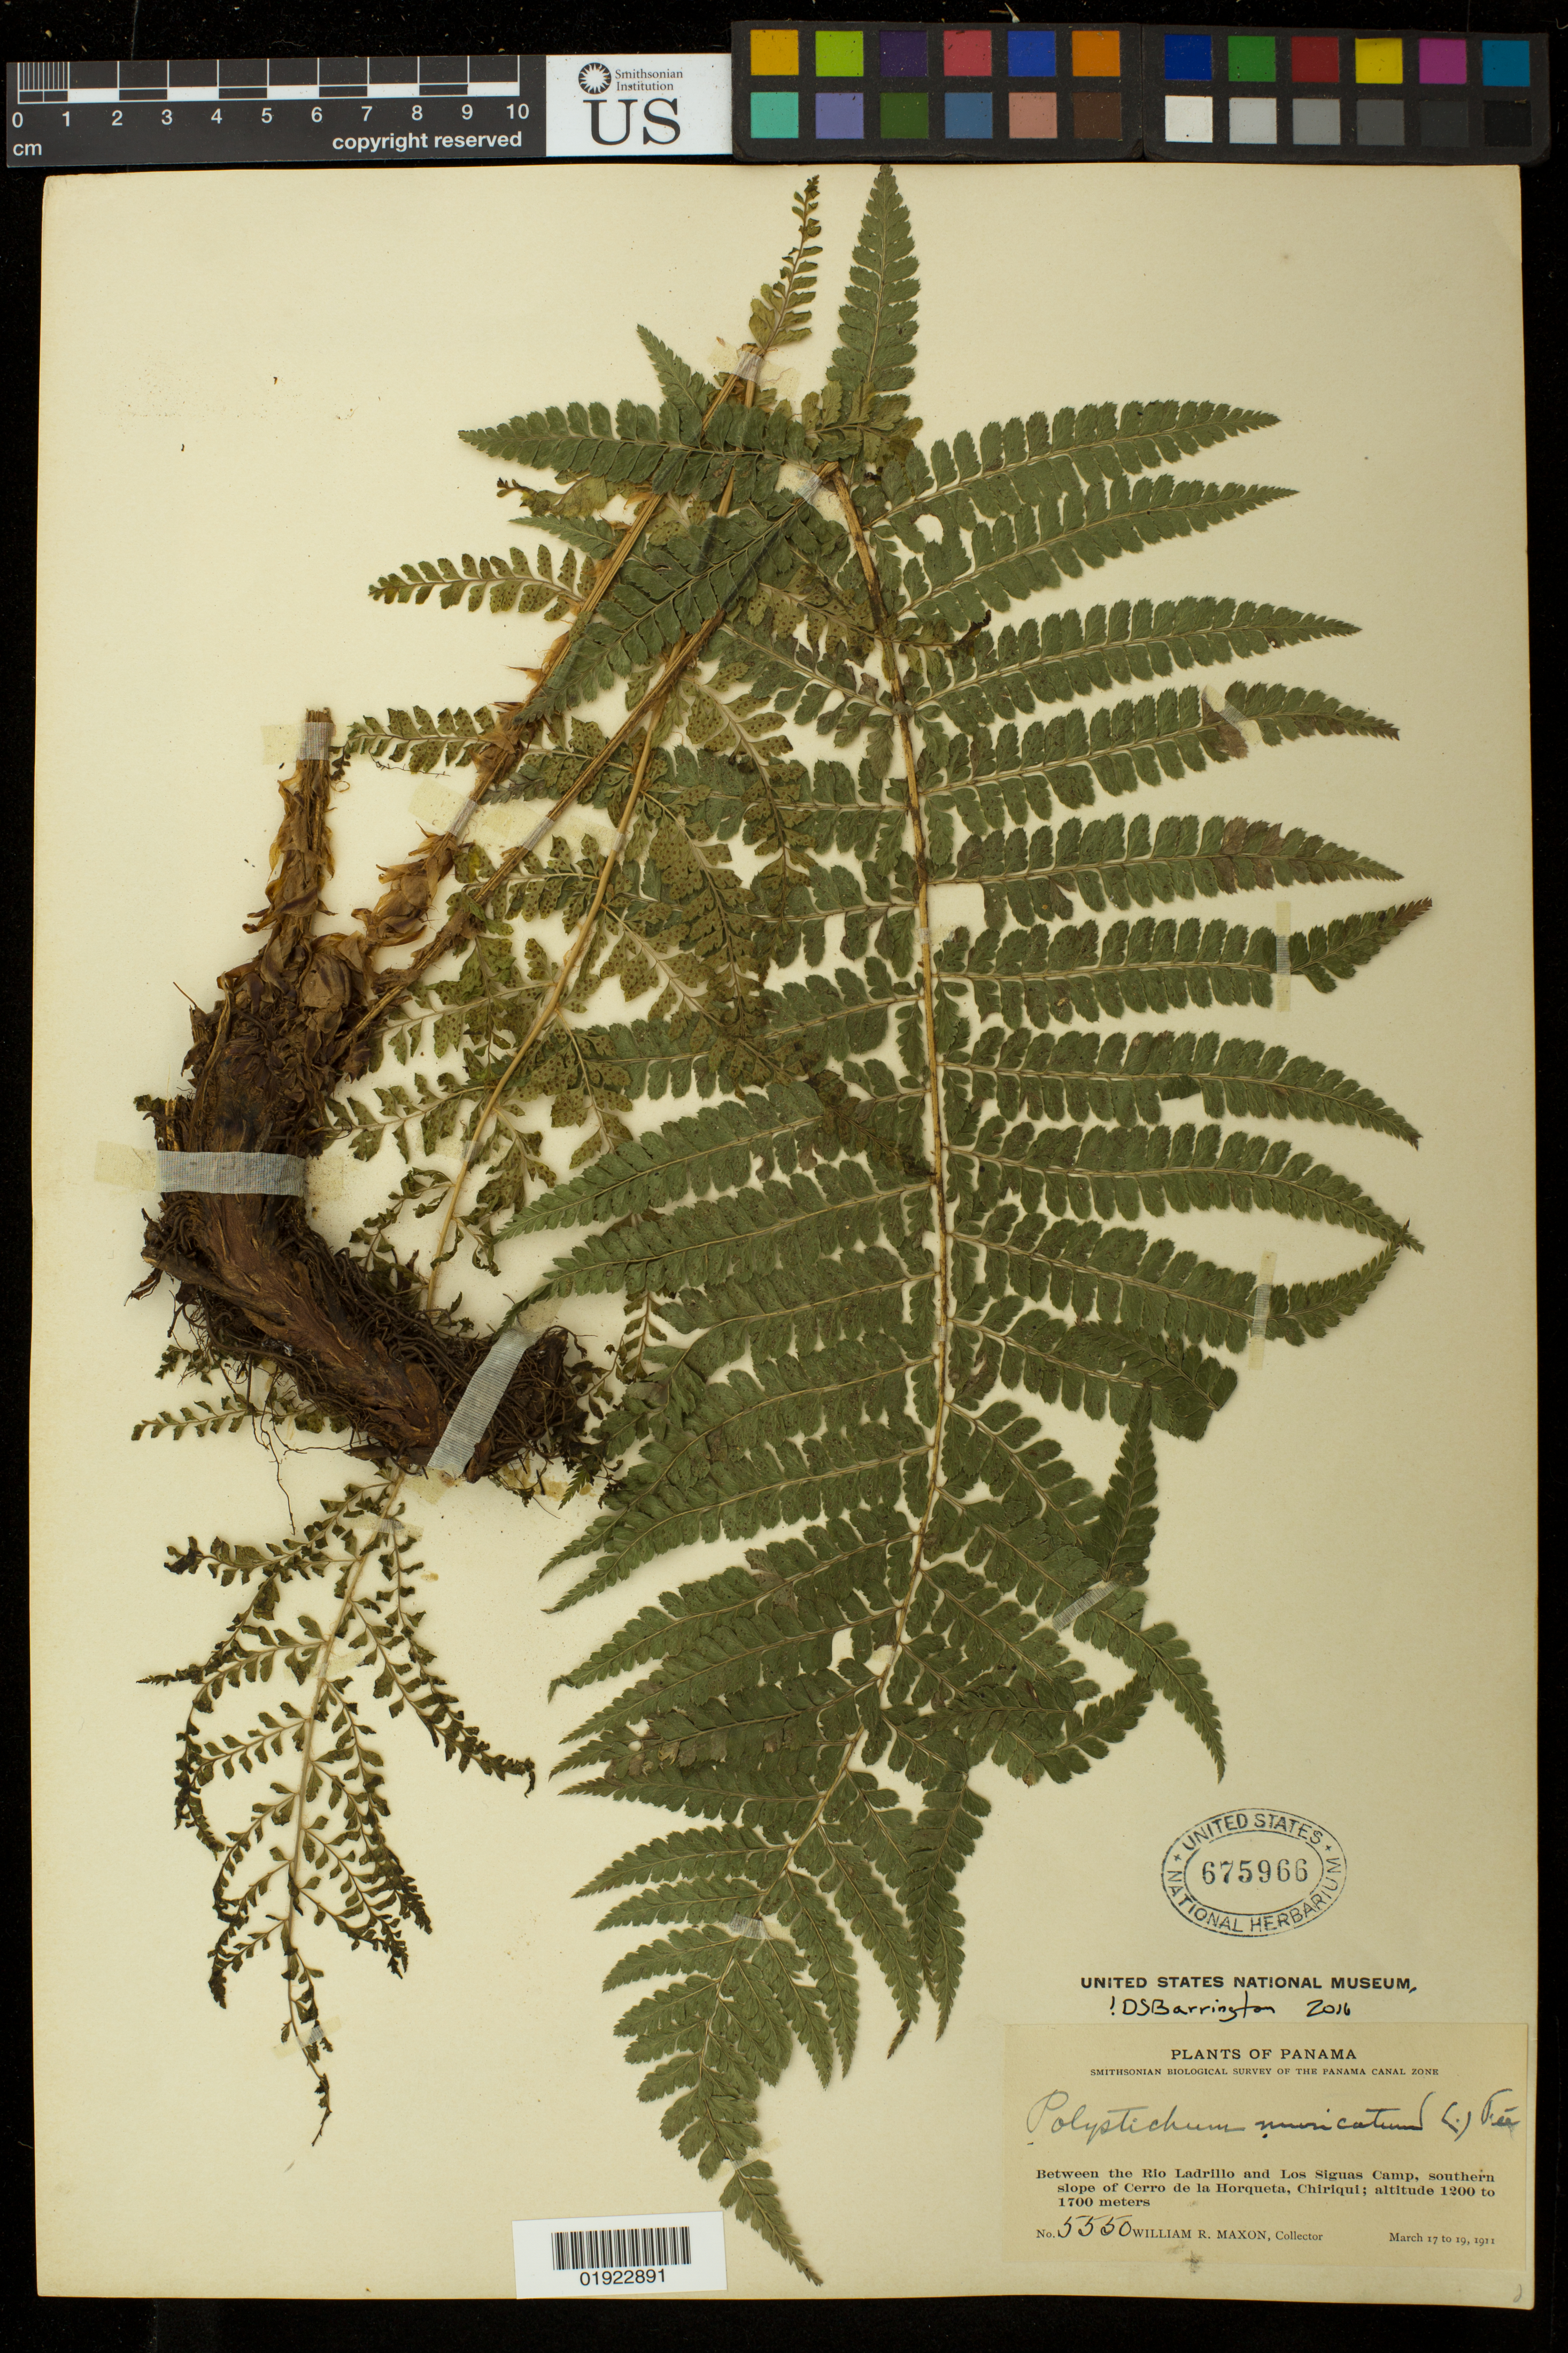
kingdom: Plantae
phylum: Tracheophyta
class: Polypodiopsida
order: Polypodiales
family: Dryopteridaceae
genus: Polystichum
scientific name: Polystichum muricatum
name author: (L.) Fée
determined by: Barrington, D. S., Curator (VT), University of Vermont (UNITED STATES)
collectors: W. R. Maxon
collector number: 5550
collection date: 1911-03-17/1911-03-19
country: Panama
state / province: Chiriqui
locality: Netween the Rio Ladrillo and Los Siguas Camp, southern slope of Cerro de la Horqueta.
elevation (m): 1200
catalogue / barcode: US 675966